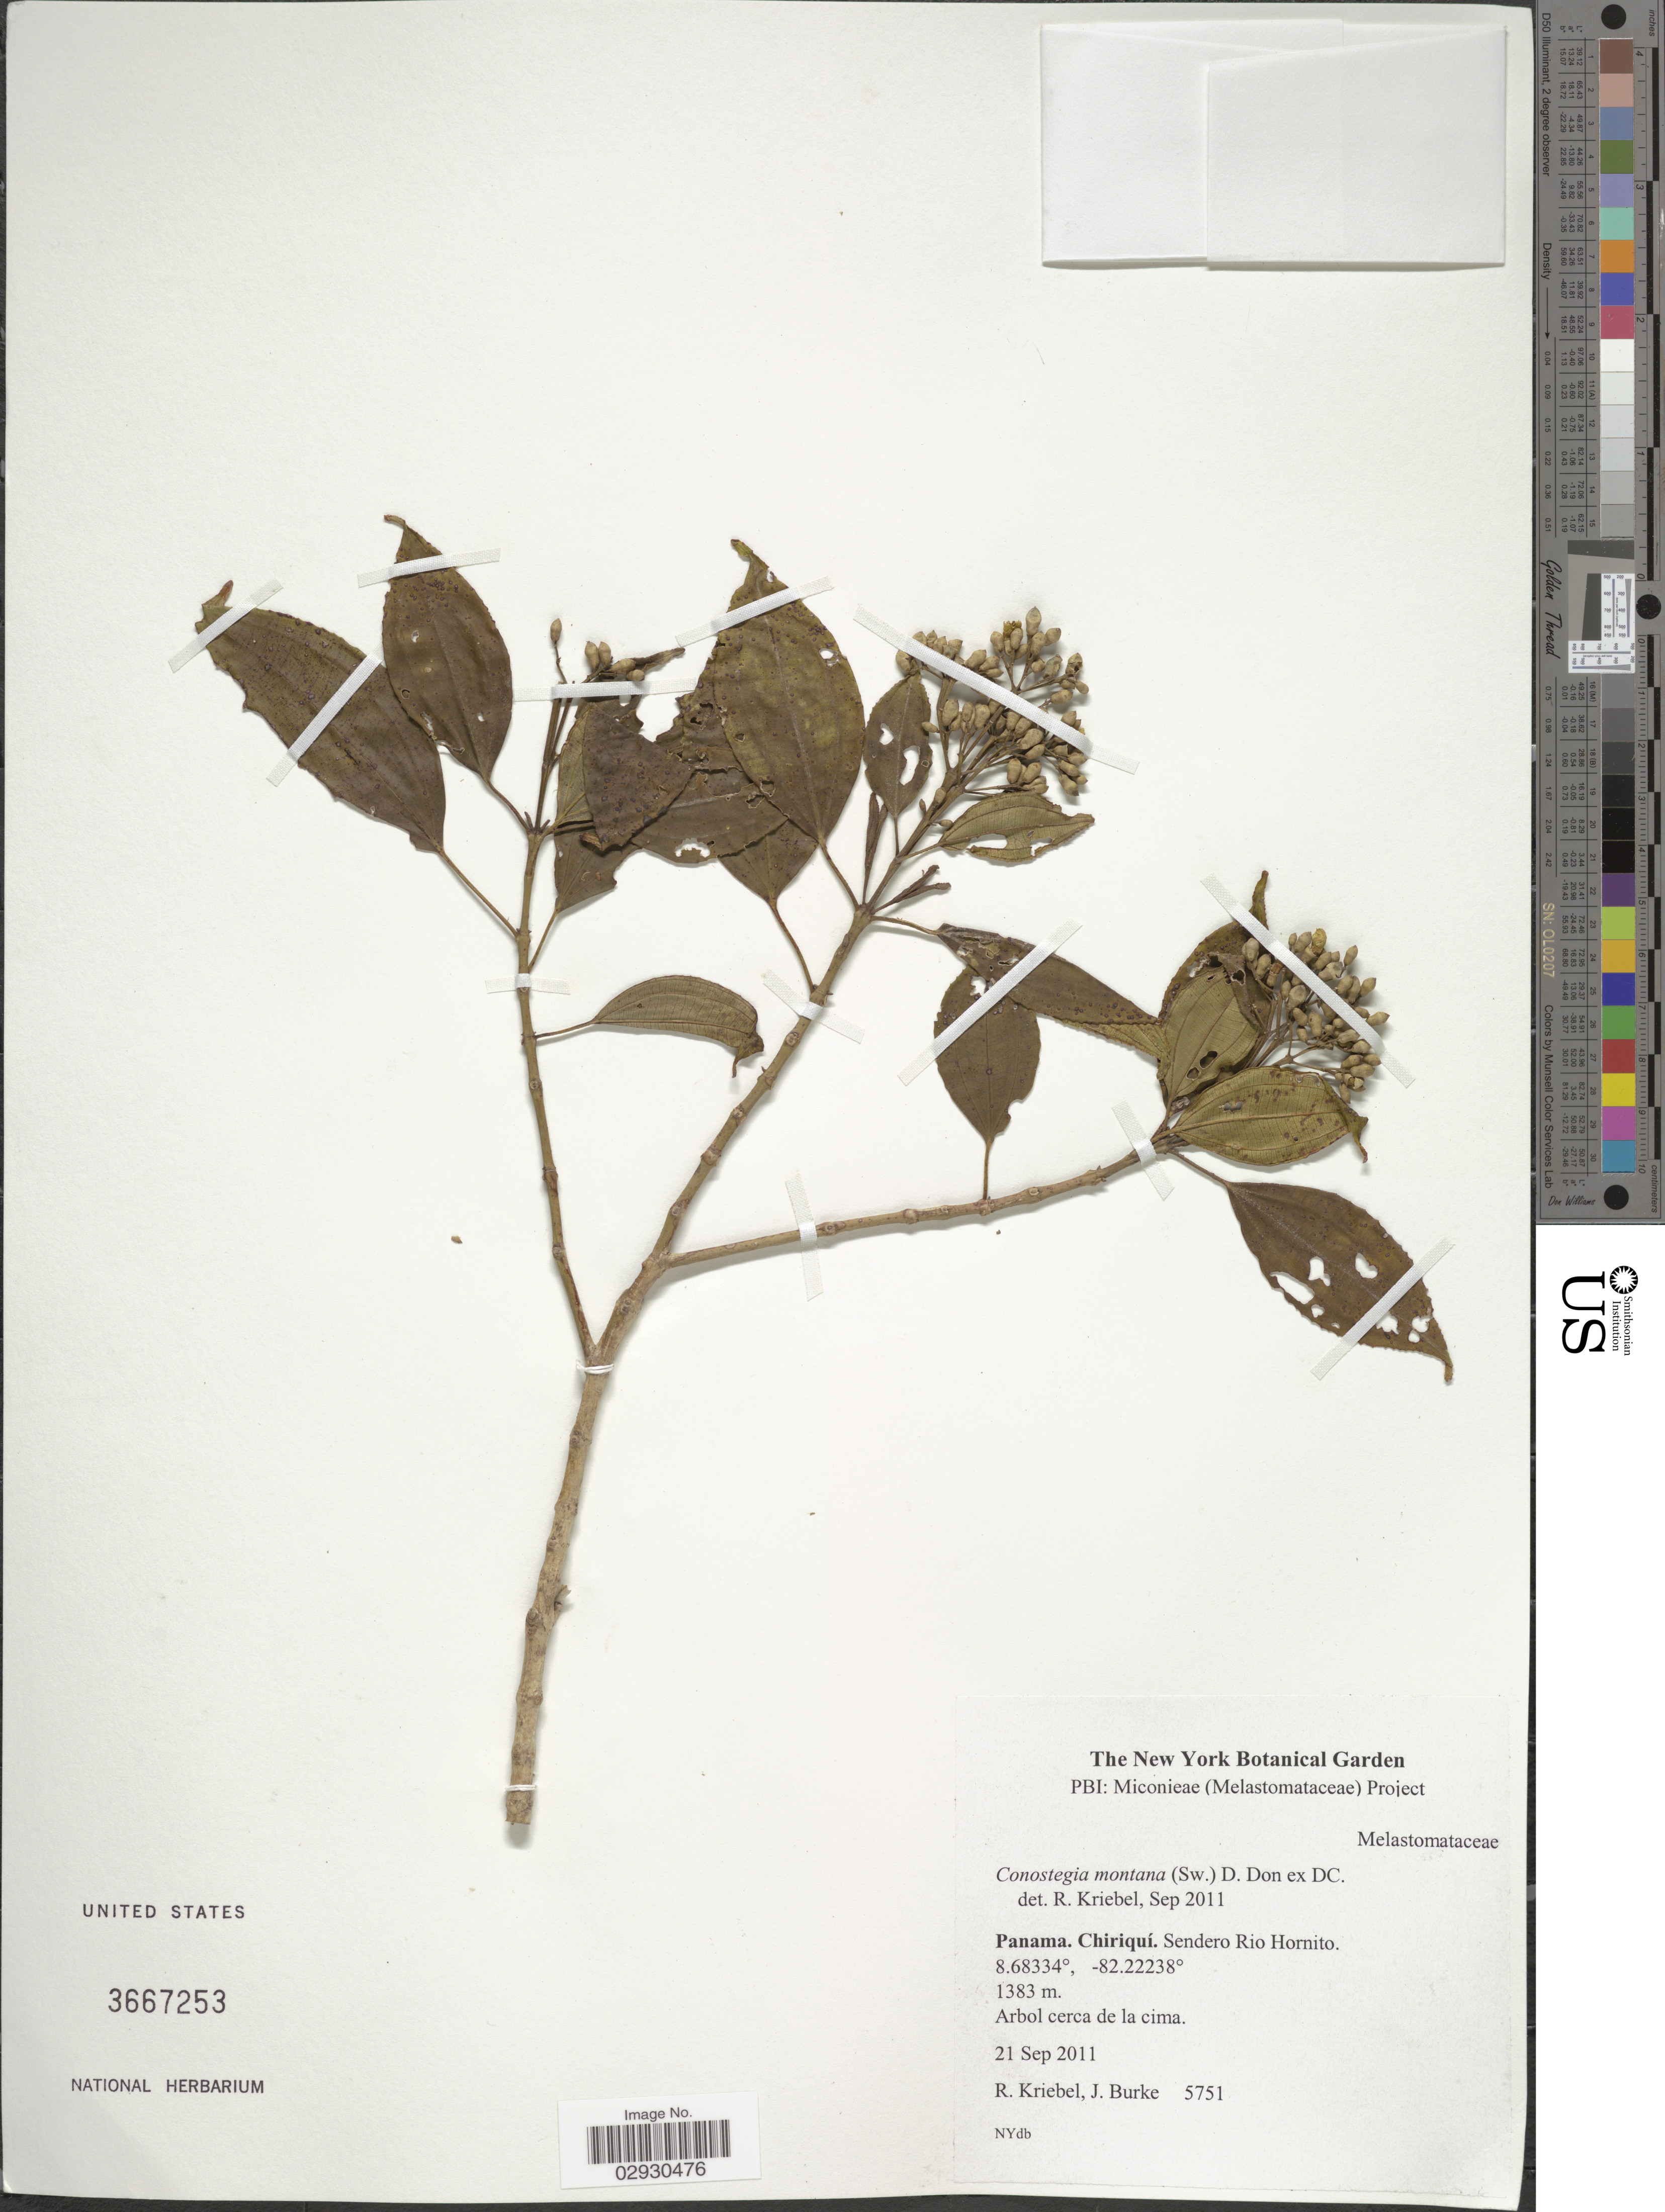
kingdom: Plantae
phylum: Tracheophyta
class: Magnoliopsida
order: Myrtales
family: Melastomataceae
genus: Conostegia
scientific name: Conostegia montana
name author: (Sw.) D. Don ex DC.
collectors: R. Kriebel & J. Burke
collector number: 5751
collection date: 2011-09-21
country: Panama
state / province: Chiriqui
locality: Sendero Rio Hornito.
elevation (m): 1383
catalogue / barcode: US 3667253